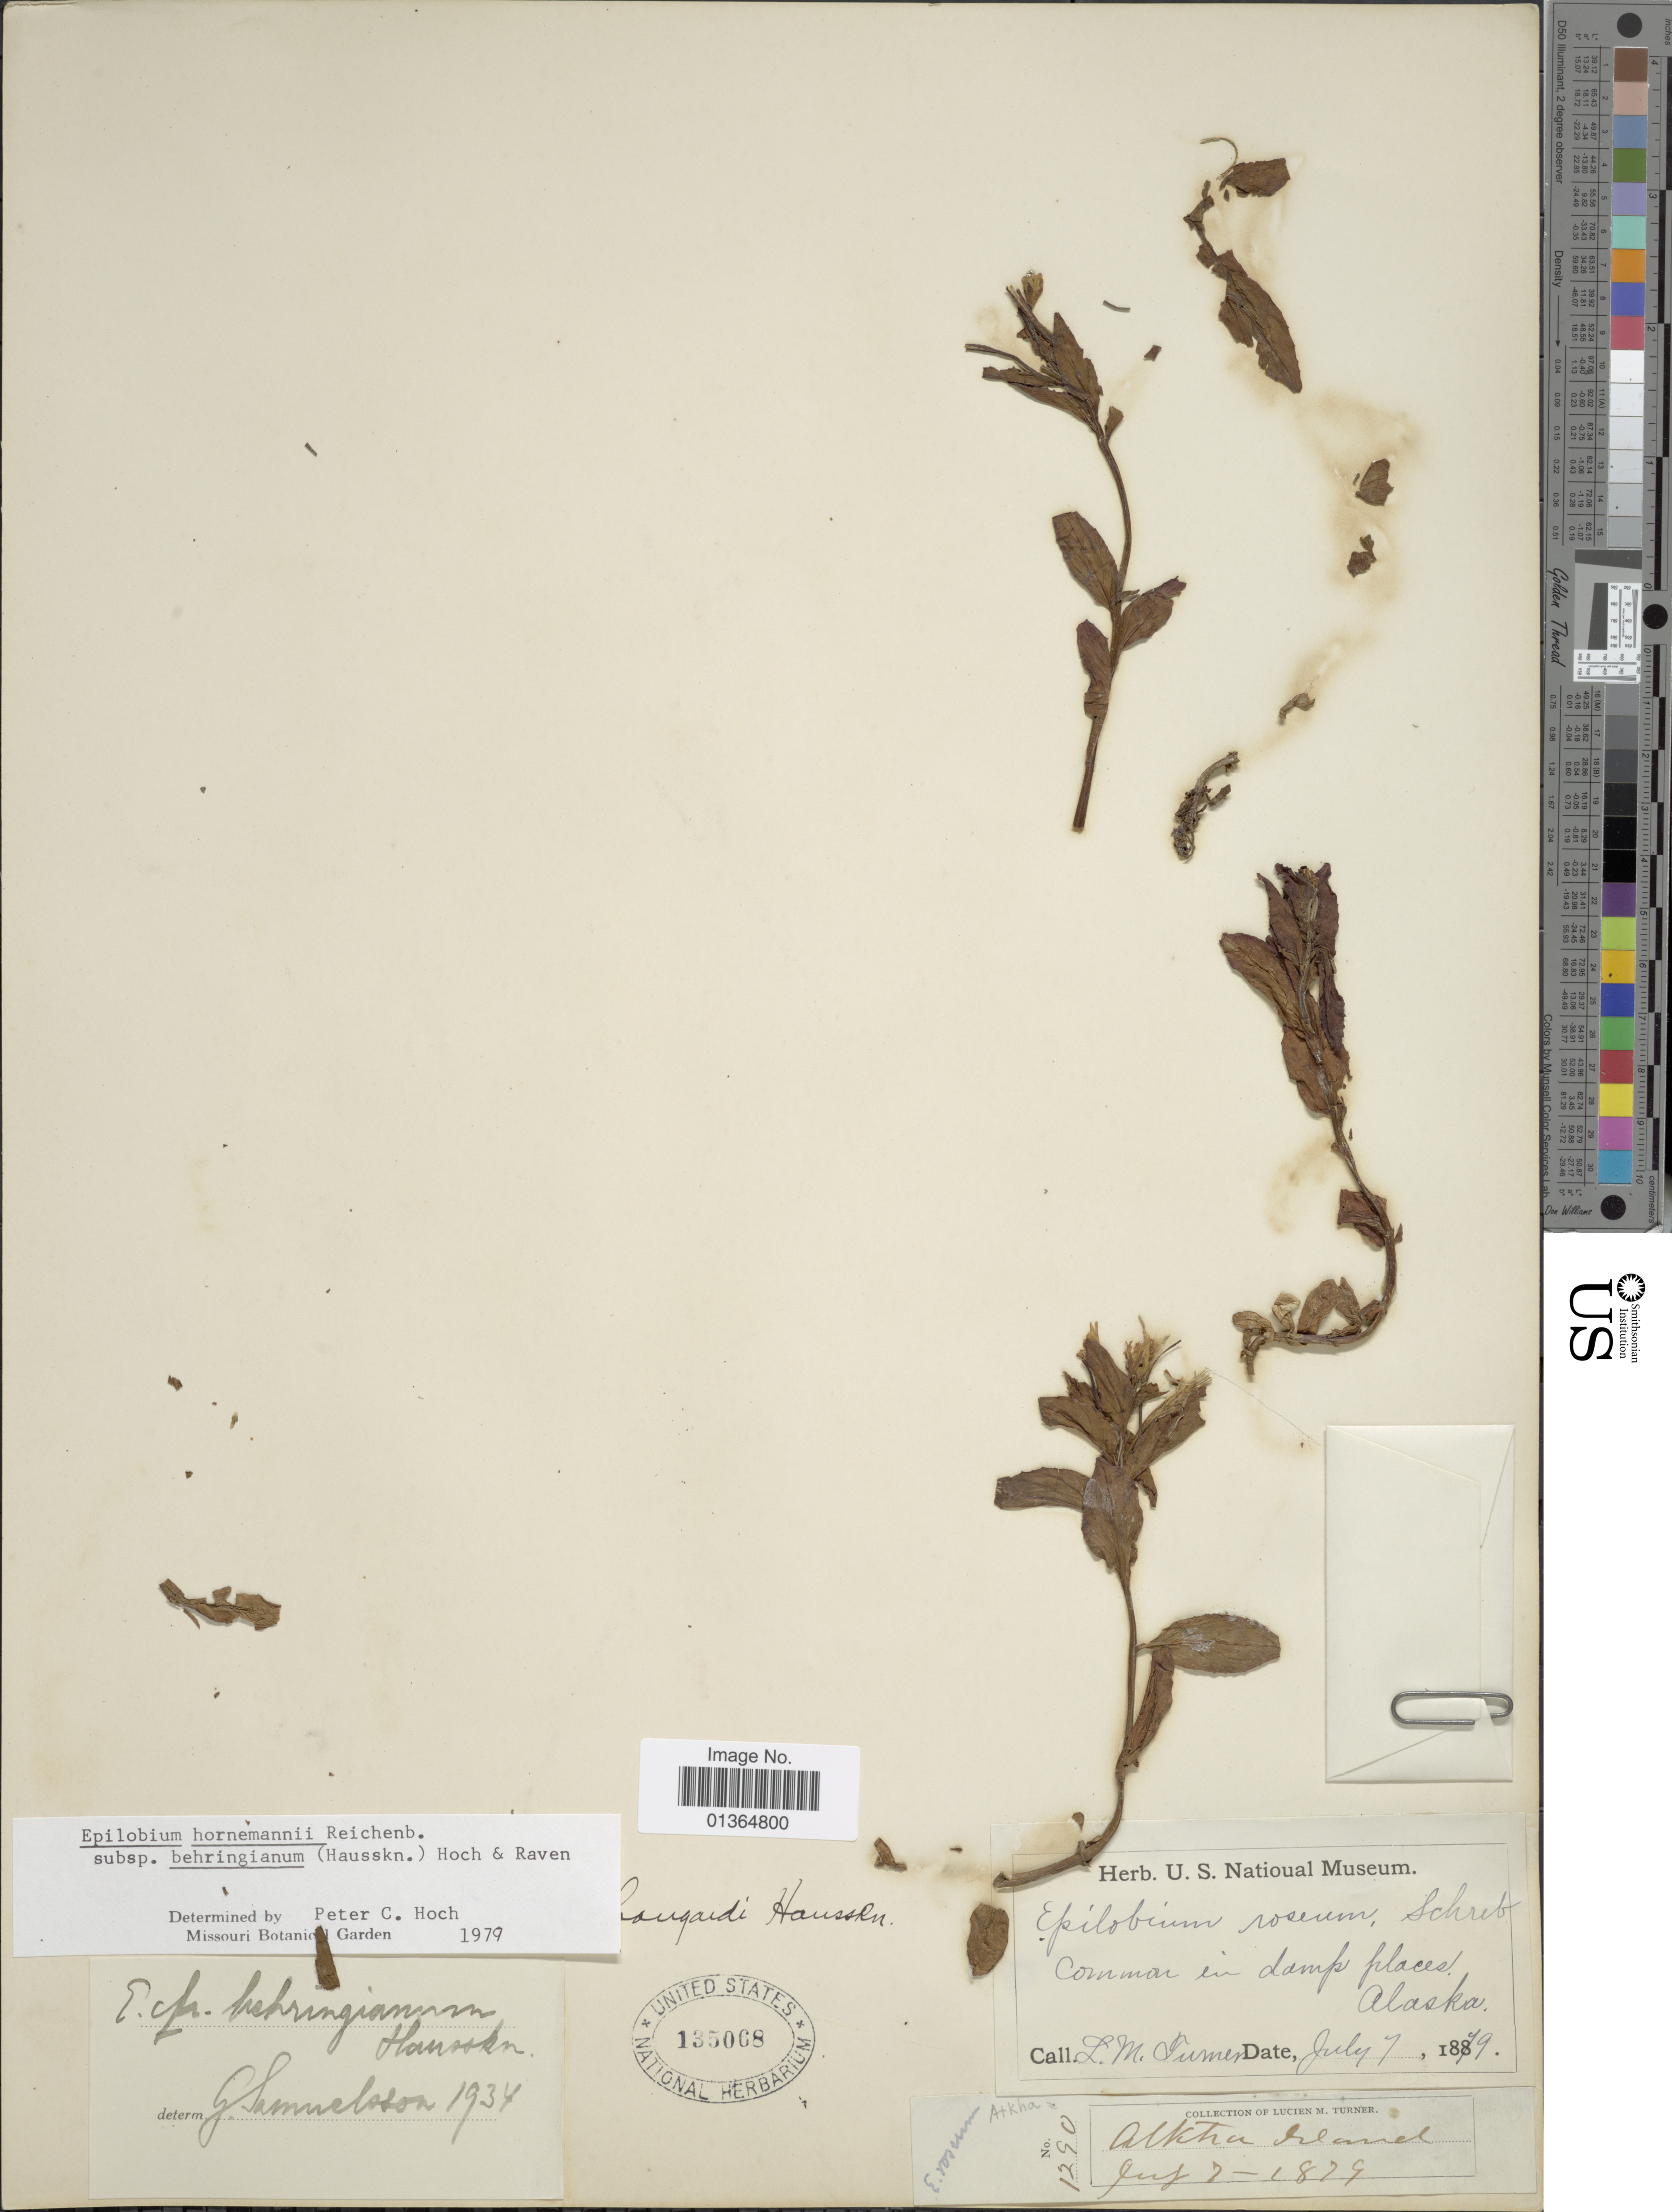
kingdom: Plantae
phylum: Tracheophyta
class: Magnoliopsida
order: Myrtales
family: Onagraceae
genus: Epilobium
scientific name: Epilobium hornemannii subsp. behringianum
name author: (Hausskn.) Hoch & P.H. Raven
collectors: L. M. Turner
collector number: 1290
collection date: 1879-07-07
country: United States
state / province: Alaska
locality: Alktra Island.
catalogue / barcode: US 135068